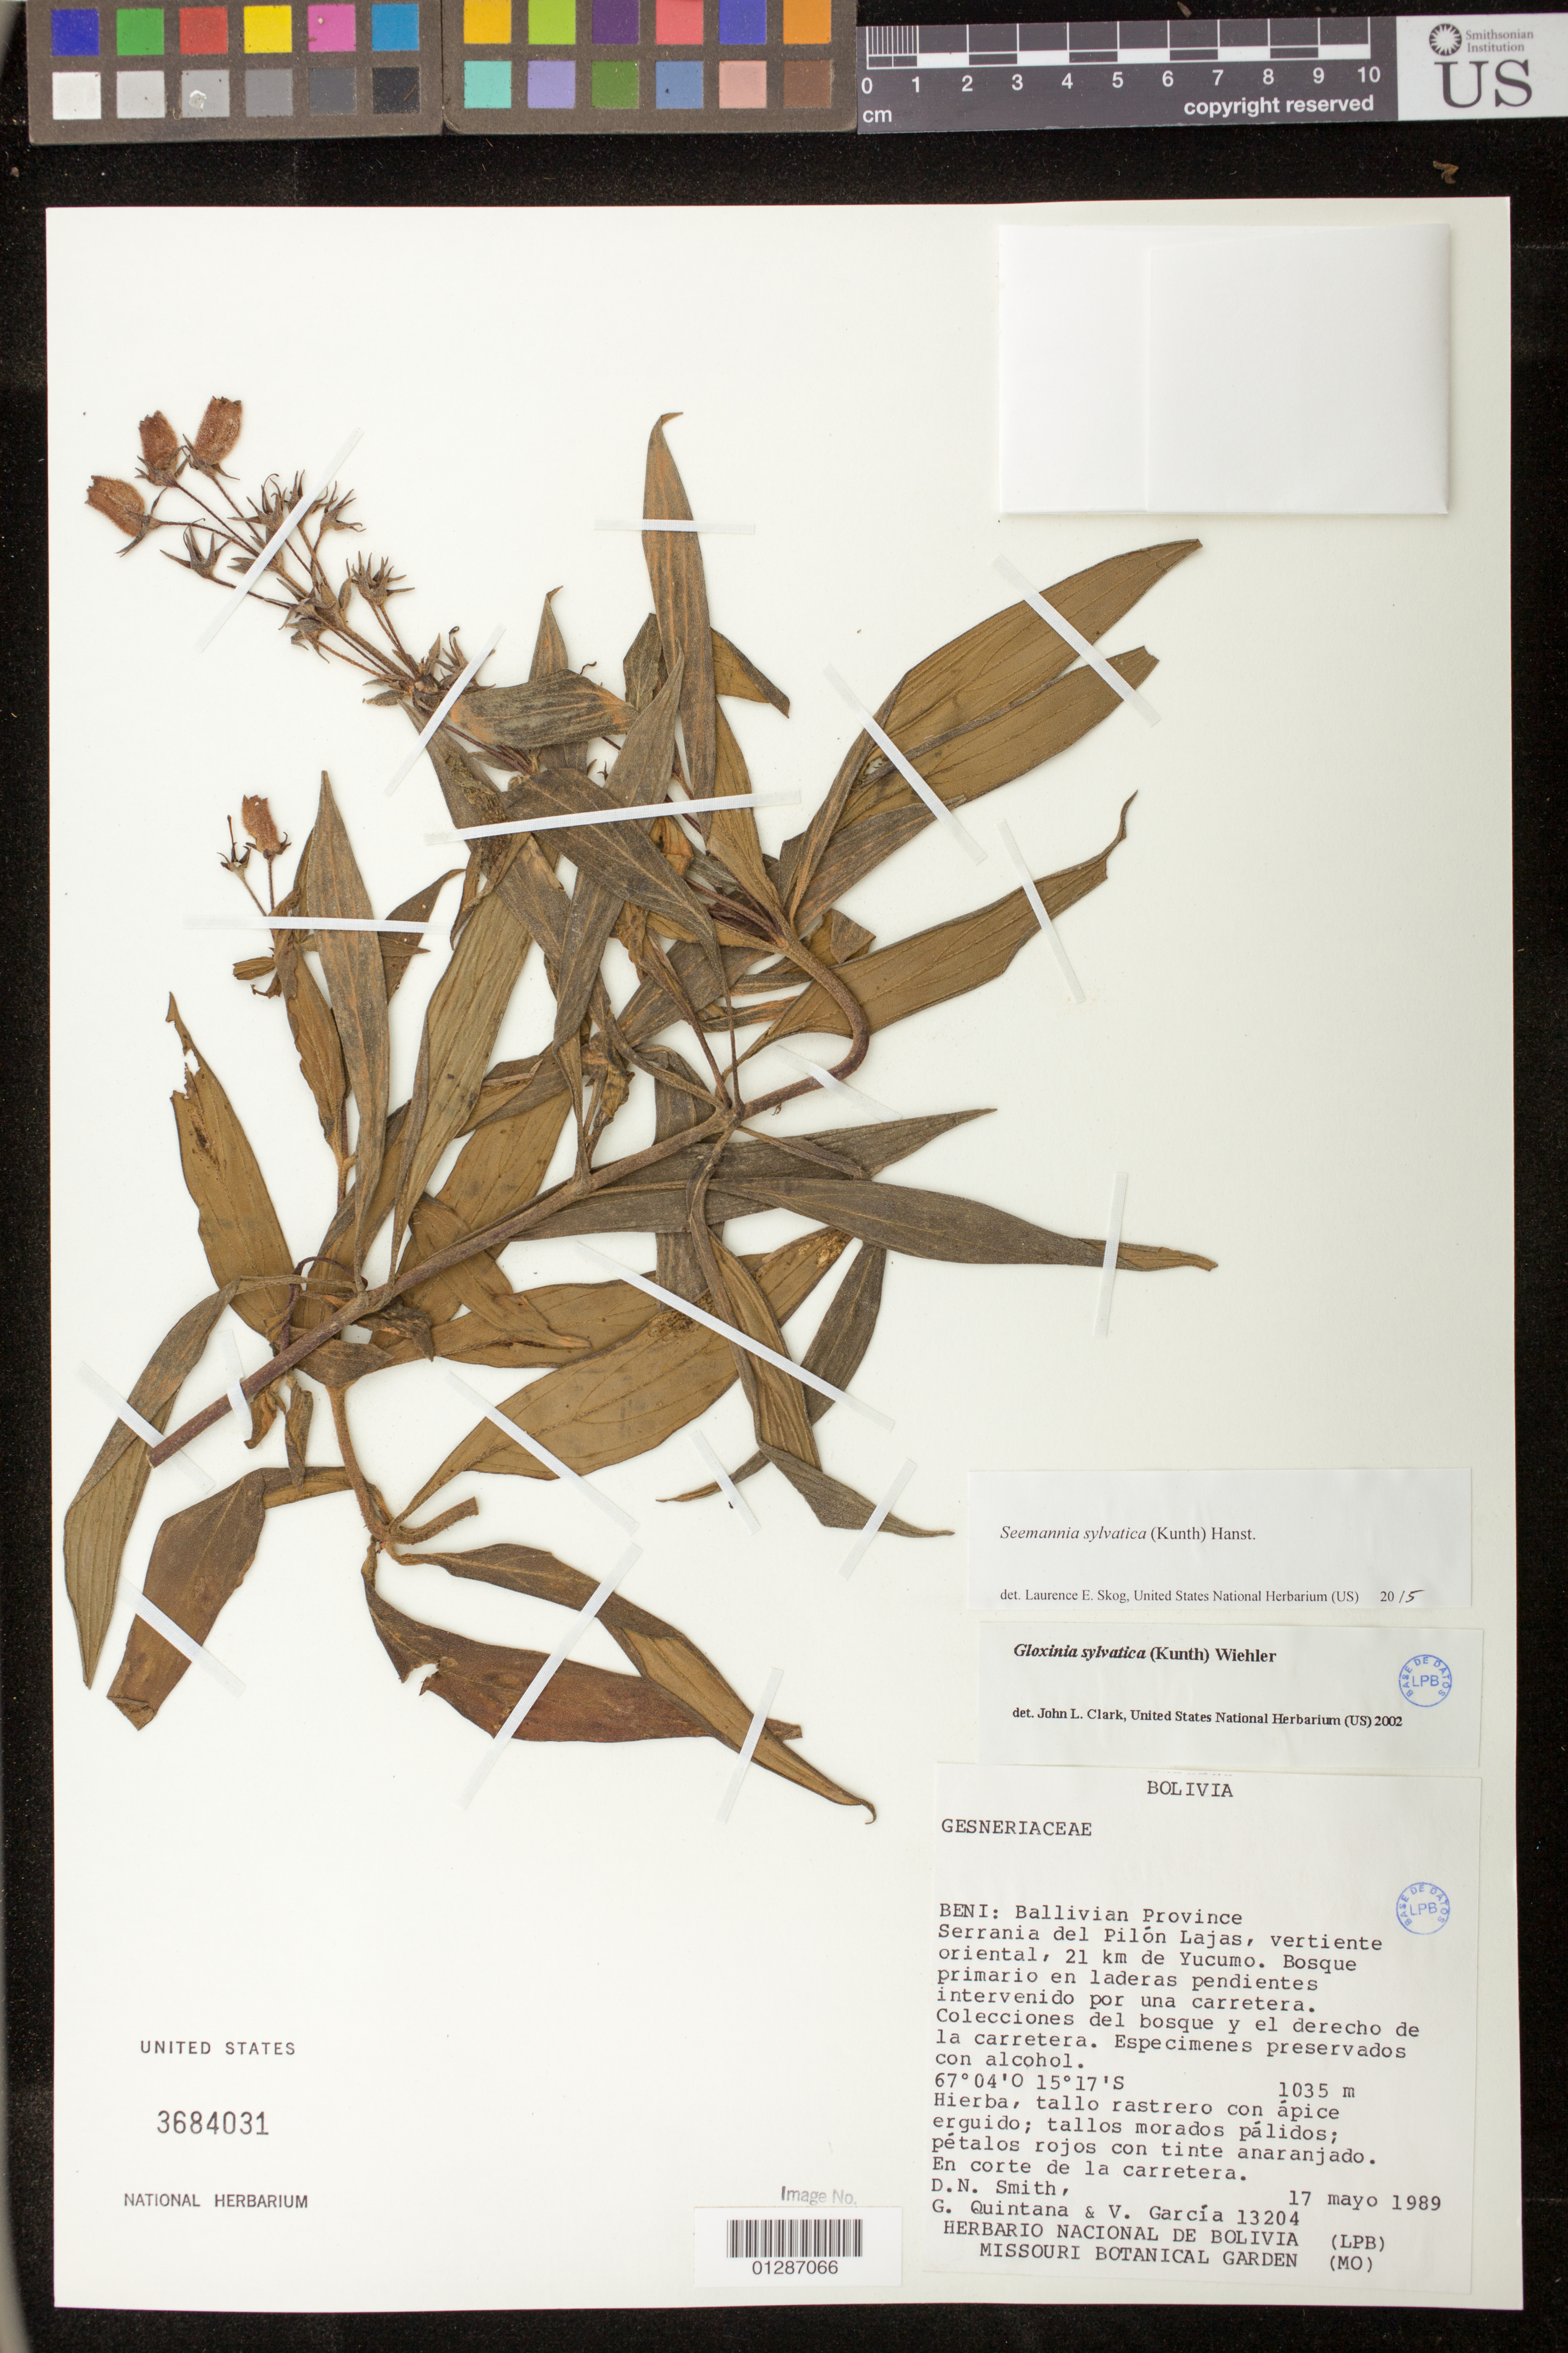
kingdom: Plantae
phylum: Tracheophyta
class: Magnoliopsida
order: Lamiales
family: Gesneriaceae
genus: Gloxinia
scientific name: Gloxinia sylvatica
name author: (Kunth) Wiehler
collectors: D. Smith, V. Garcia & G. Quintana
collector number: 13204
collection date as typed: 17 May 1989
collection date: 1989-05-17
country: Bolivia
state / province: Beni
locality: Prov. Ballivian. Serrania del Pilon Lajas. 21 km de Yucumo.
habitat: Herb.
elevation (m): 1035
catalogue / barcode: US 3684031